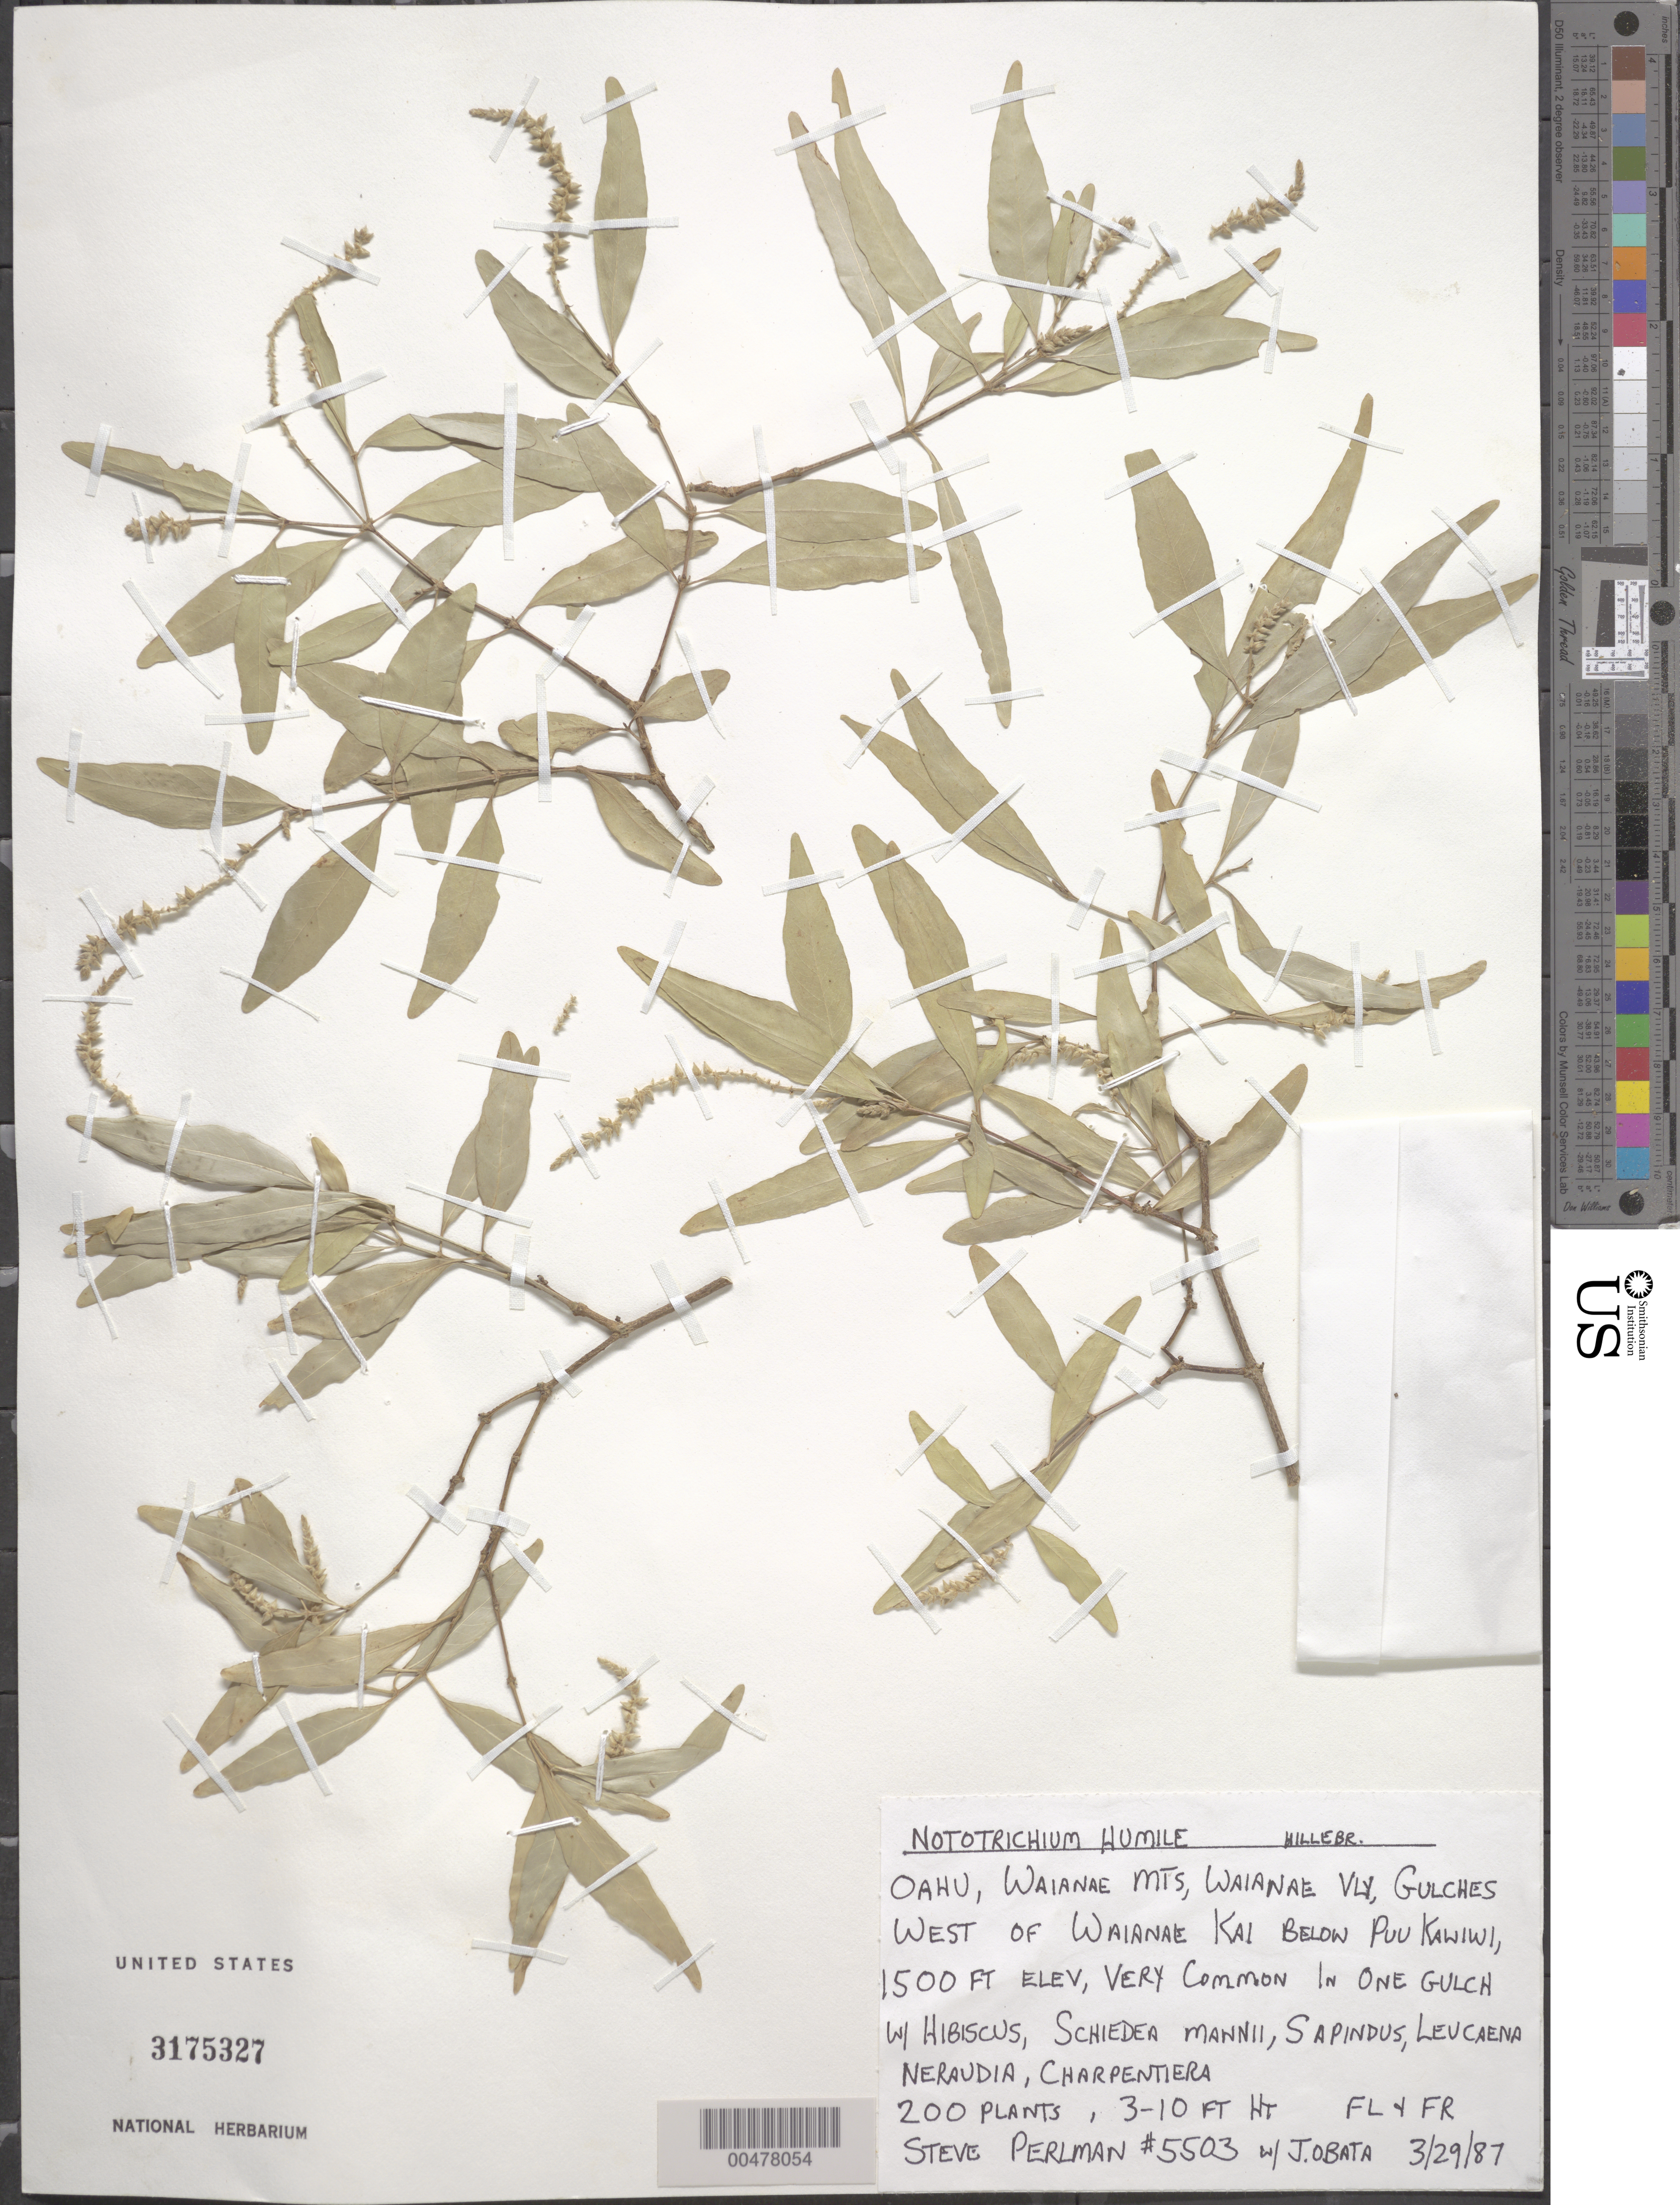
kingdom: Plantae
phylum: Tracheophyta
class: Magnoliopsida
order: Caryophyllales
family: Amaranthaceae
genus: Achyranthes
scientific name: Achyranthes humilis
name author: (Hillebr.) Di Vincenzo et al.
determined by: Wagner, W. L., (BOT), Smithsonian Institution - National Museum of Natural History (UNITED STATES)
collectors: S. P. Perlman & J. Obata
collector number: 5503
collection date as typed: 29 Mar 1987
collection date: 1987-03-29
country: United States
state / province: Hawaii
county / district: Honolulu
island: Oahu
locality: Waianae Mts, Waianae Valley, gulches W of Waianae Kai below Puu Kawiwi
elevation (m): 457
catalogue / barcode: US 3175327